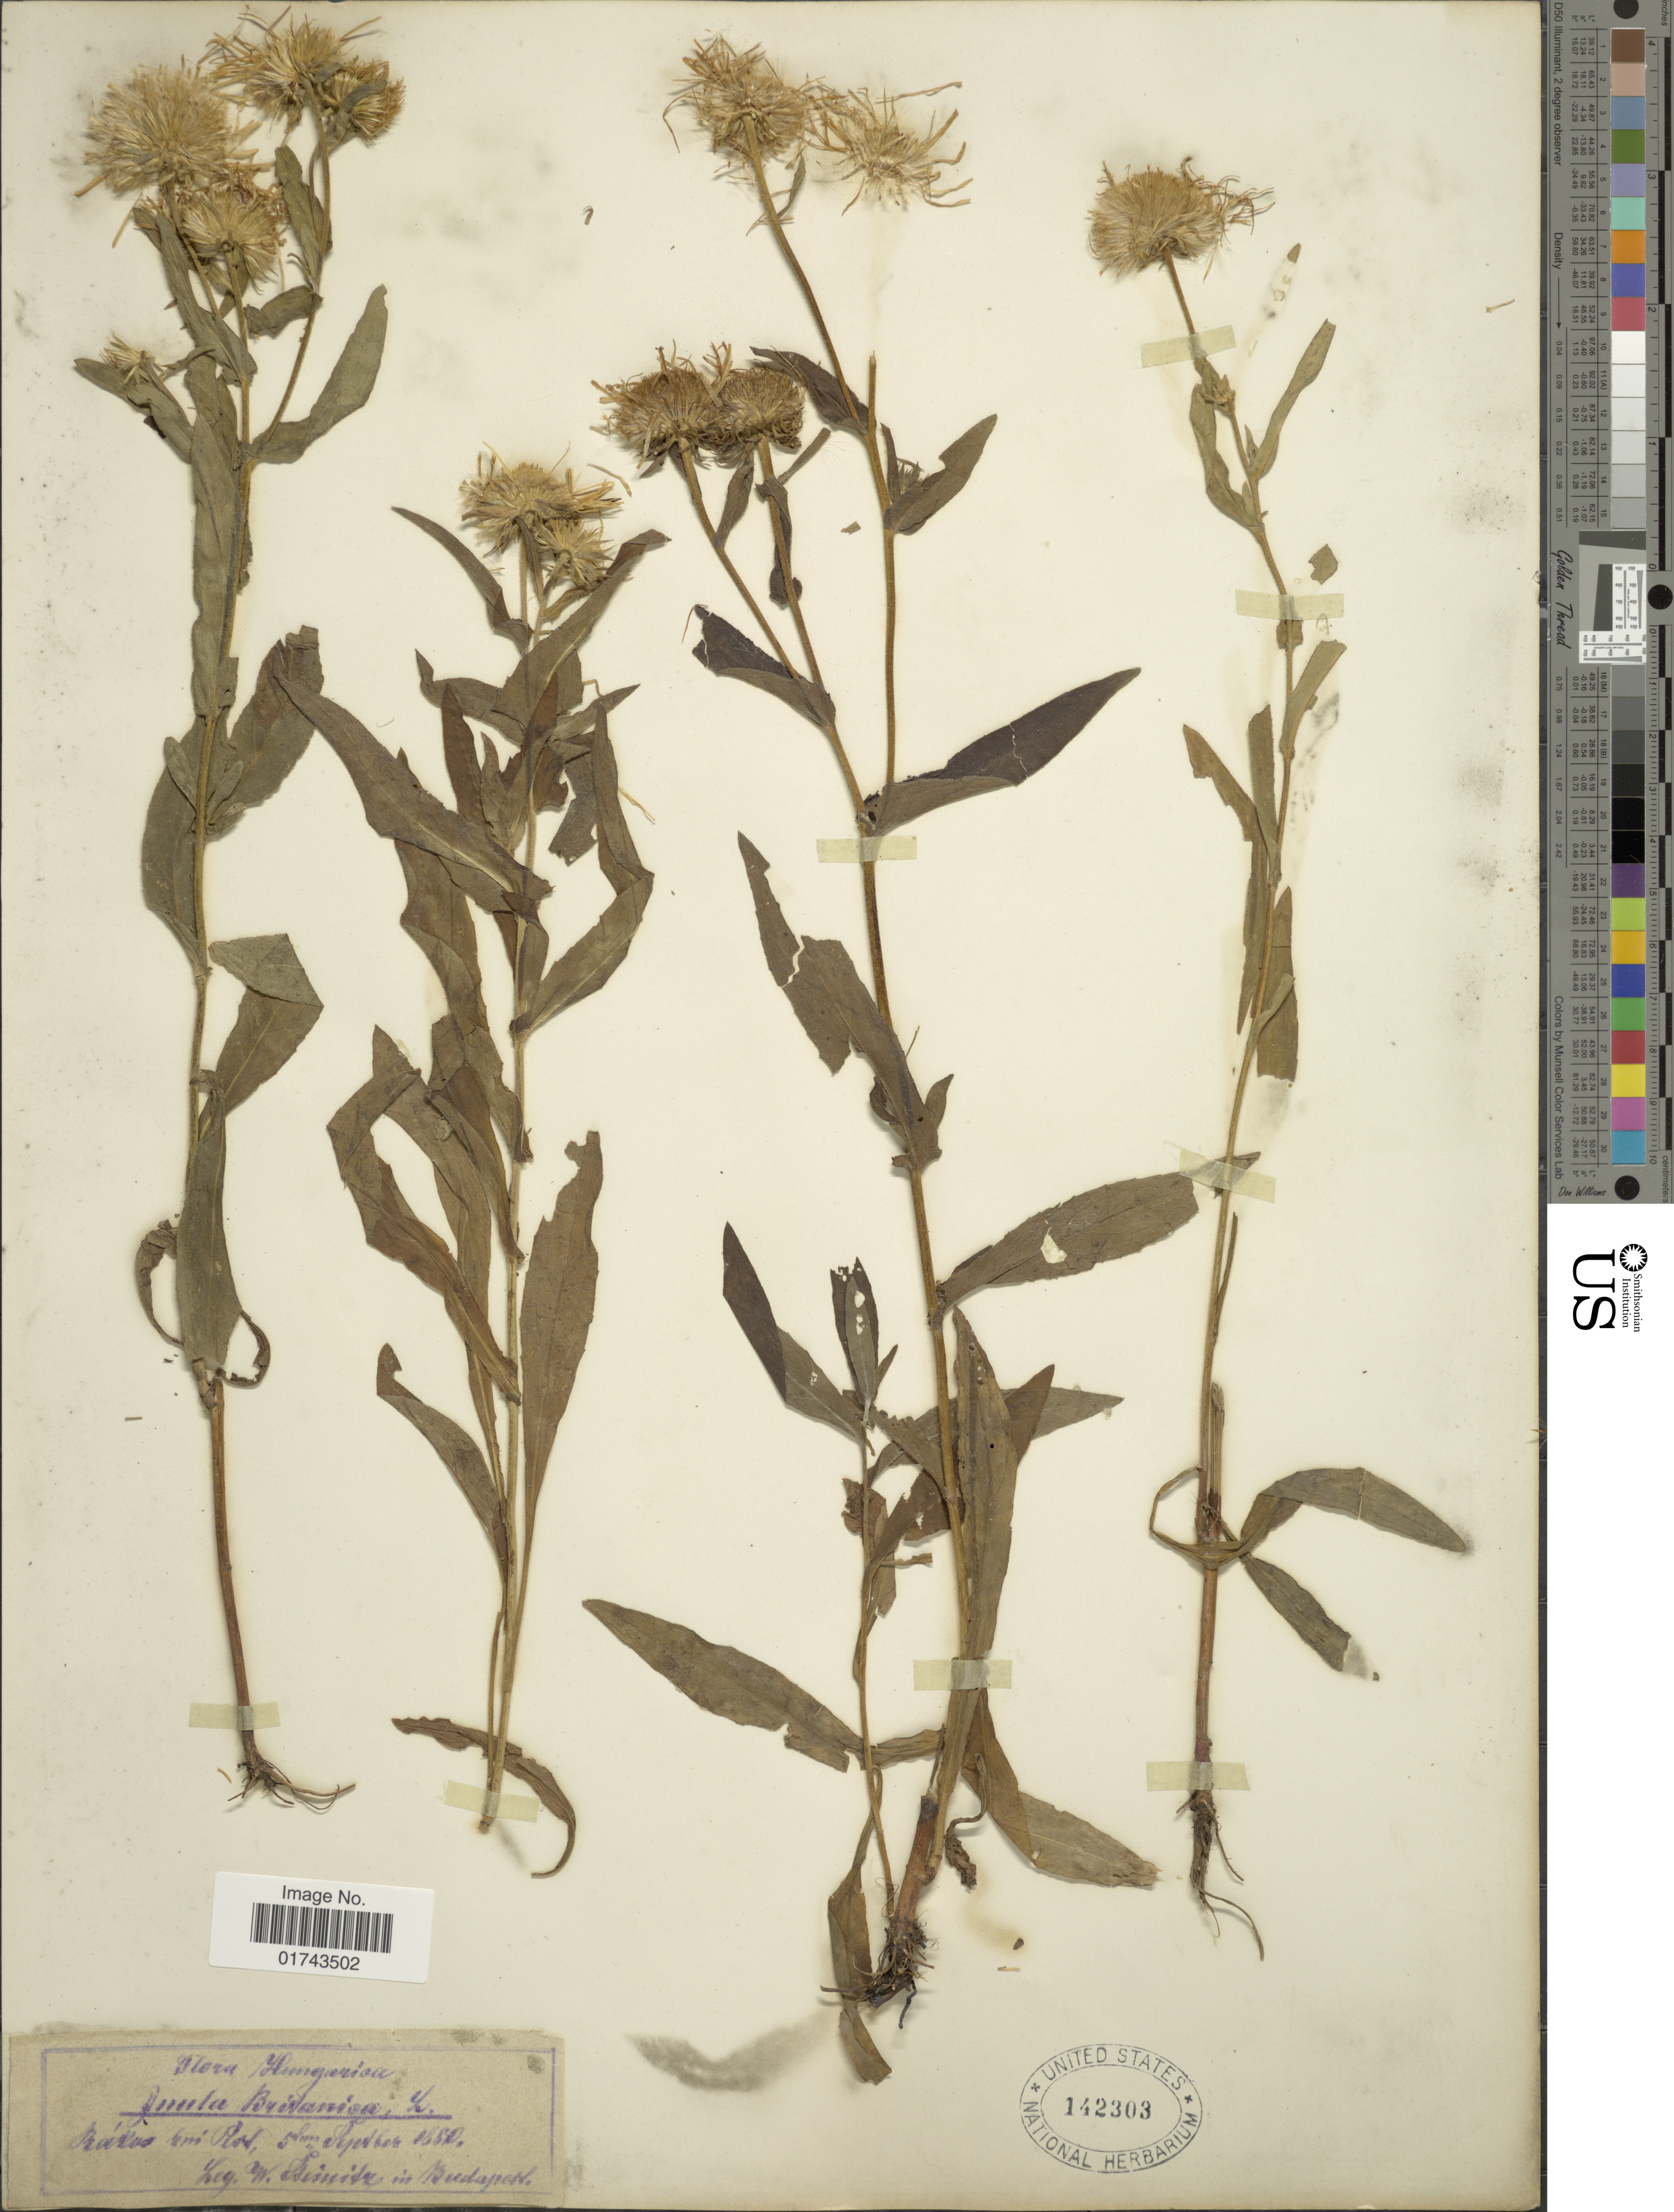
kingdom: Plantae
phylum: Tracheophyta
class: Magnoliopsida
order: Asterales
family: Asteraceae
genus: Inula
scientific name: Inula britannica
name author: L.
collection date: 1880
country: Hungary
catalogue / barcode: US 142303